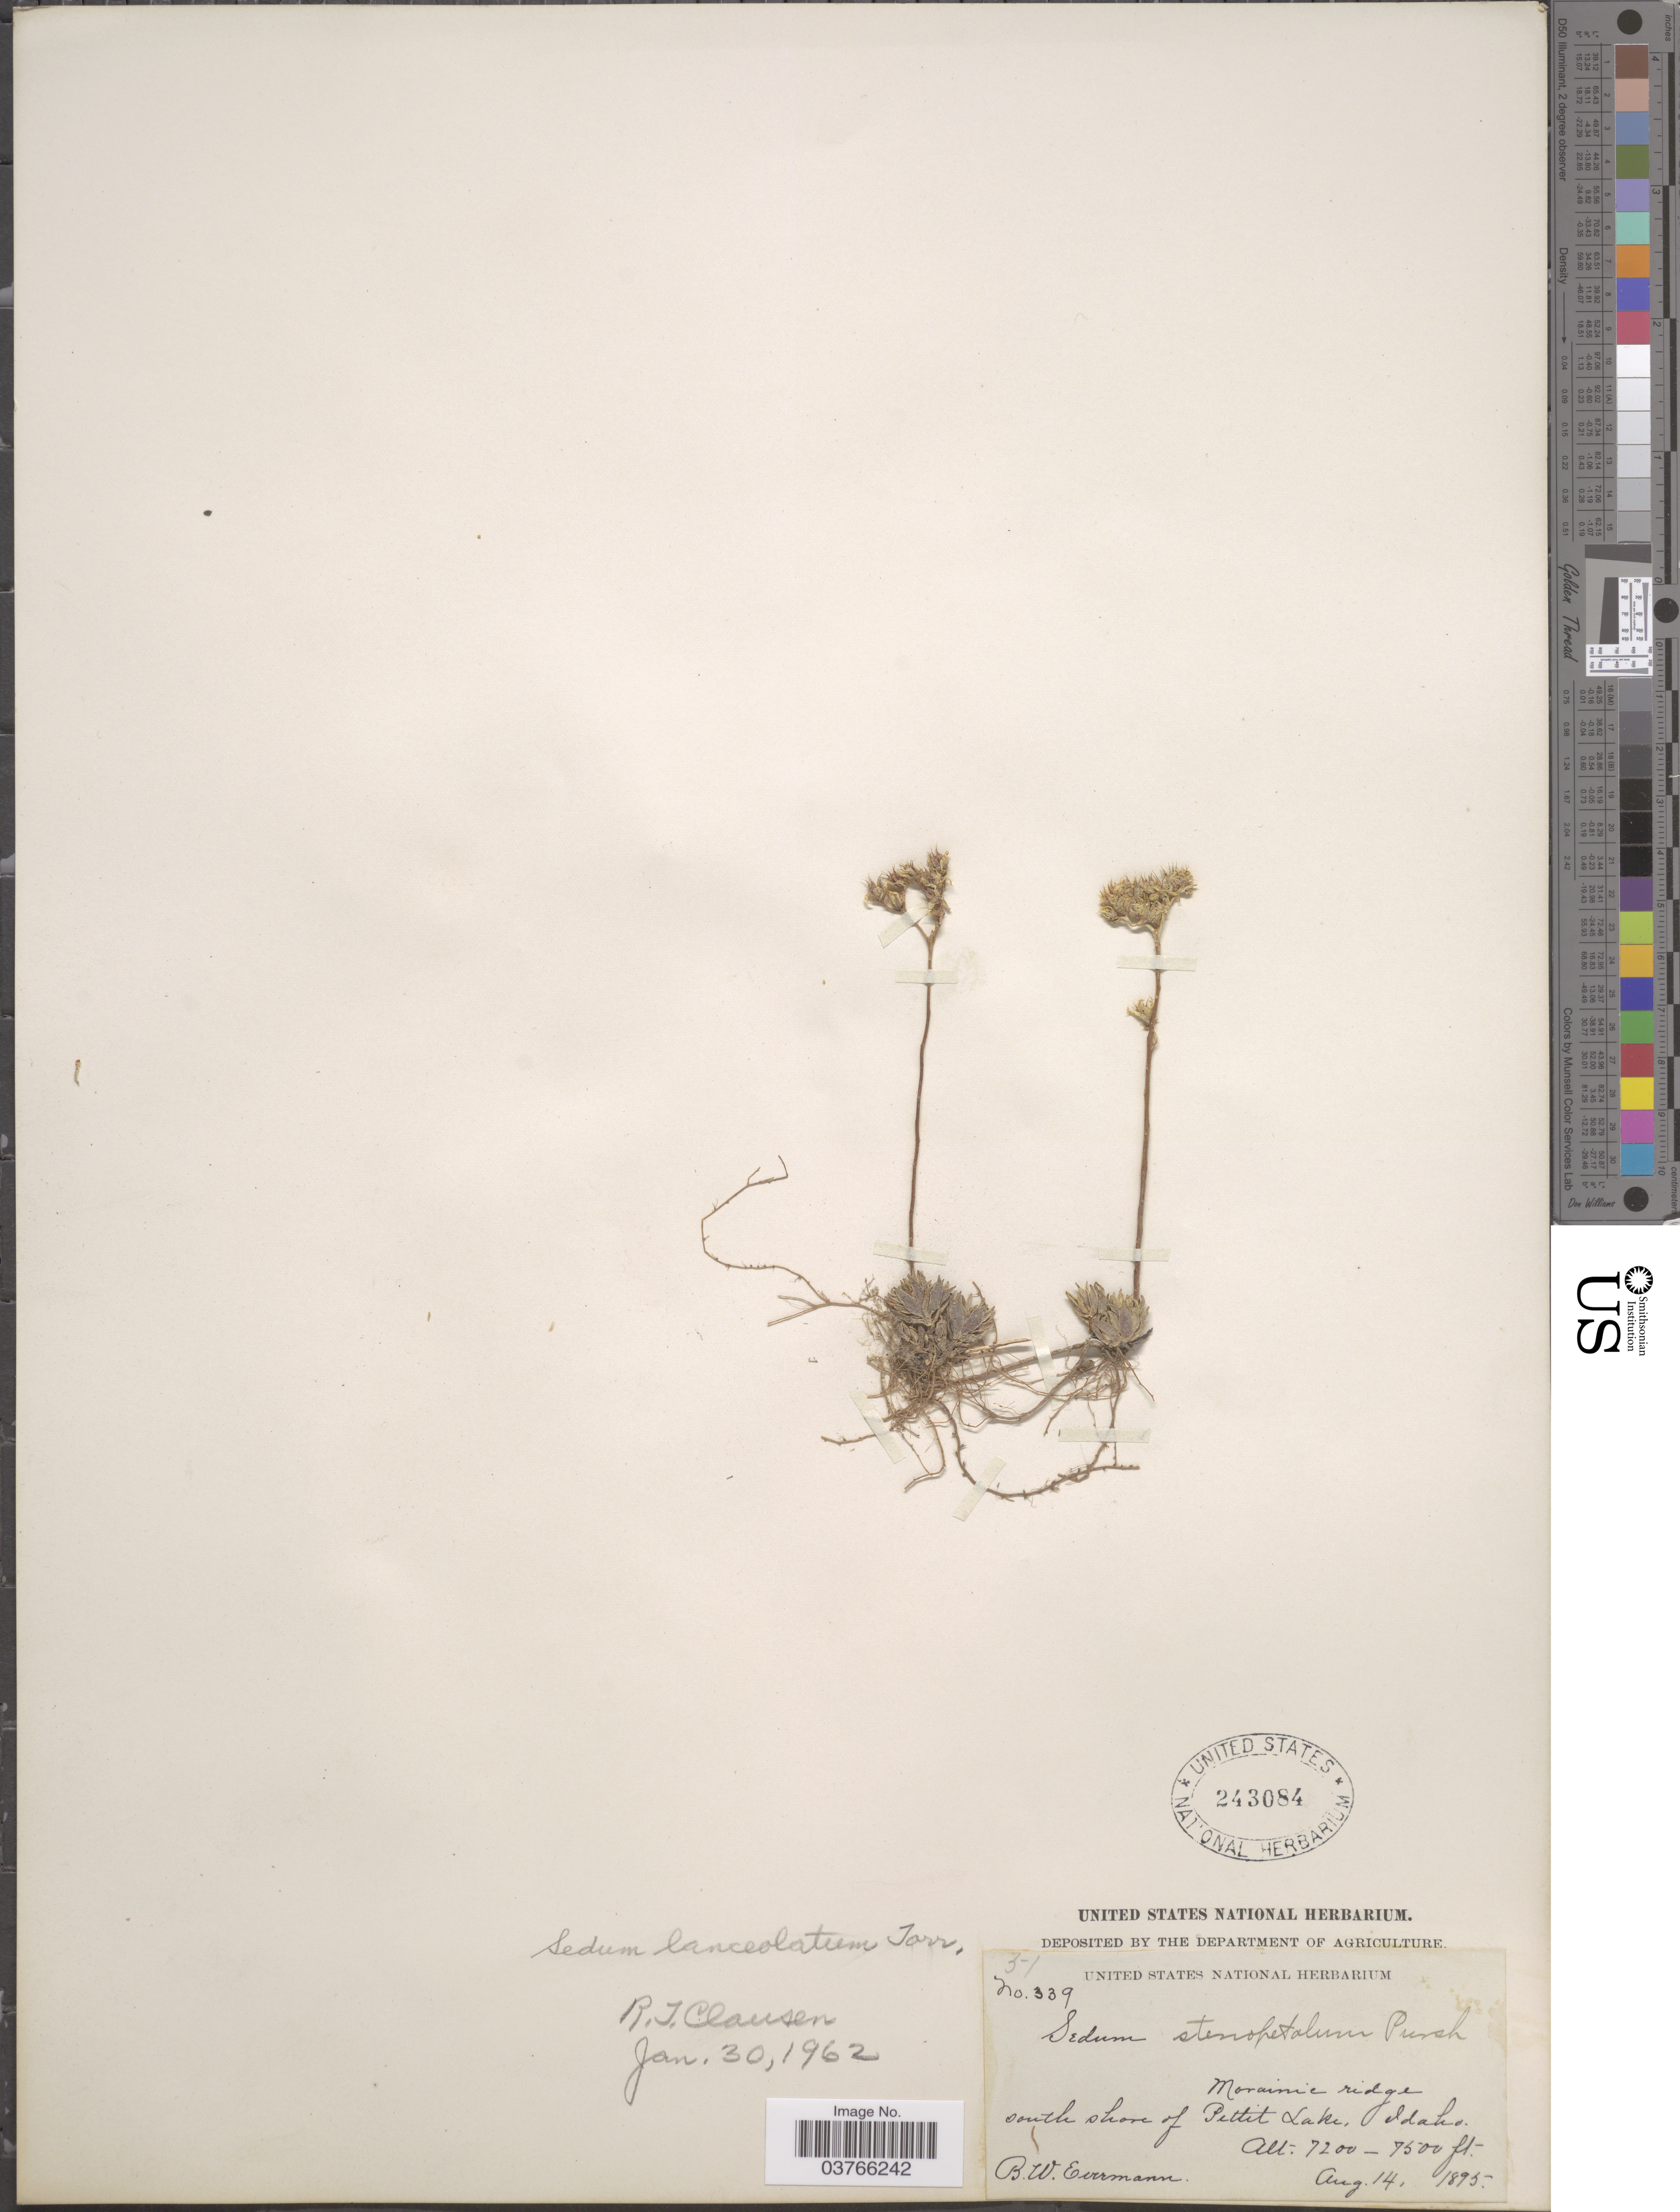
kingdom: Plantae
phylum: Tracheophyta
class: Magnoliopsida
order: Saxifragales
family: Crassulaceae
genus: Sedum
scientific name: Sedum lanceolatum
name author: Torr.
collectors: B. W. Evermann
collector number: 339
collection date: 1895-08-14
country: United States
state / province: Idaho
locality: Morainie ridge, south shore of Pettit Lake.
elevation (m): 2195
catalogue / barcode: US 243084